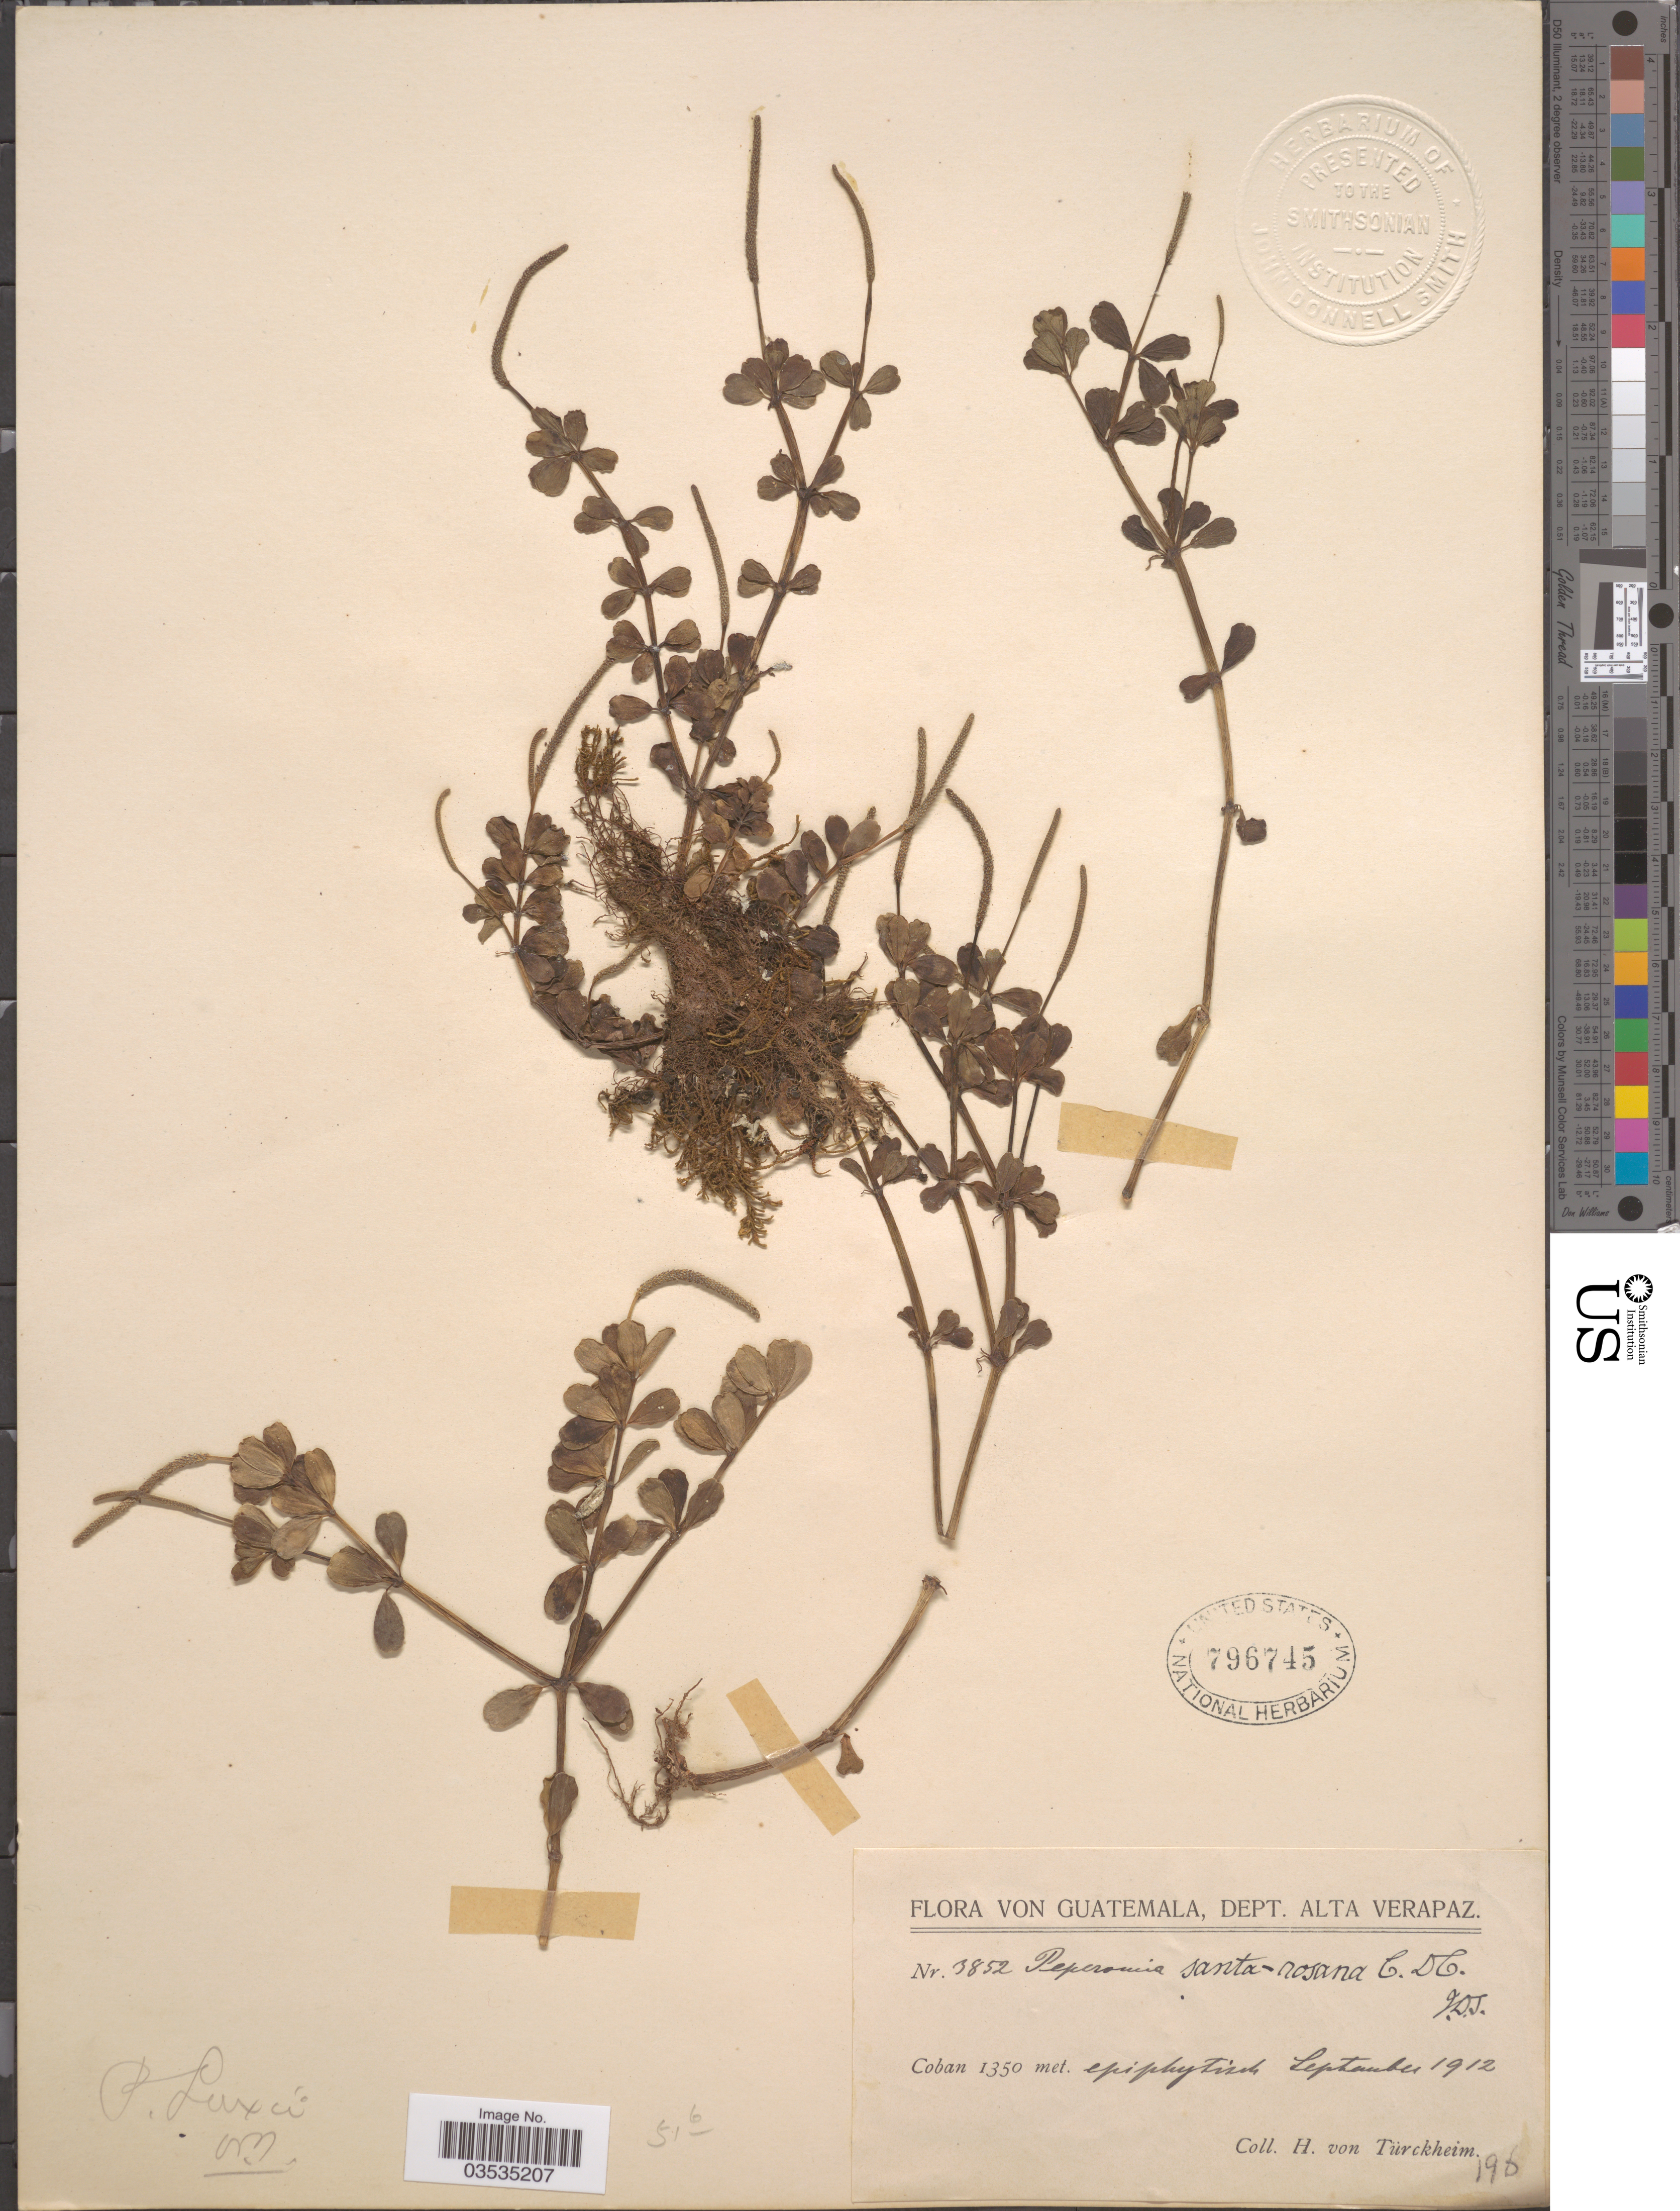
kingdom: Plantae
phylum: Tracheophyta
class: Magnoliopsida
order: Piperales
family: Piperaceae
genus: Peperomia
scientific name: Peperomia quadrifolia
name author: (L.) Kunth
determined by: Jiménez, José Estaban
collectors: H. von Türckheim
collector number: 3852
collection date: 1912-09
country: Guatemala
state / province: Alta Verapaz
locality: Dept. Alta Verapaz. Coban.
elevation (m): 1350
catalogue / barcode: US 796745